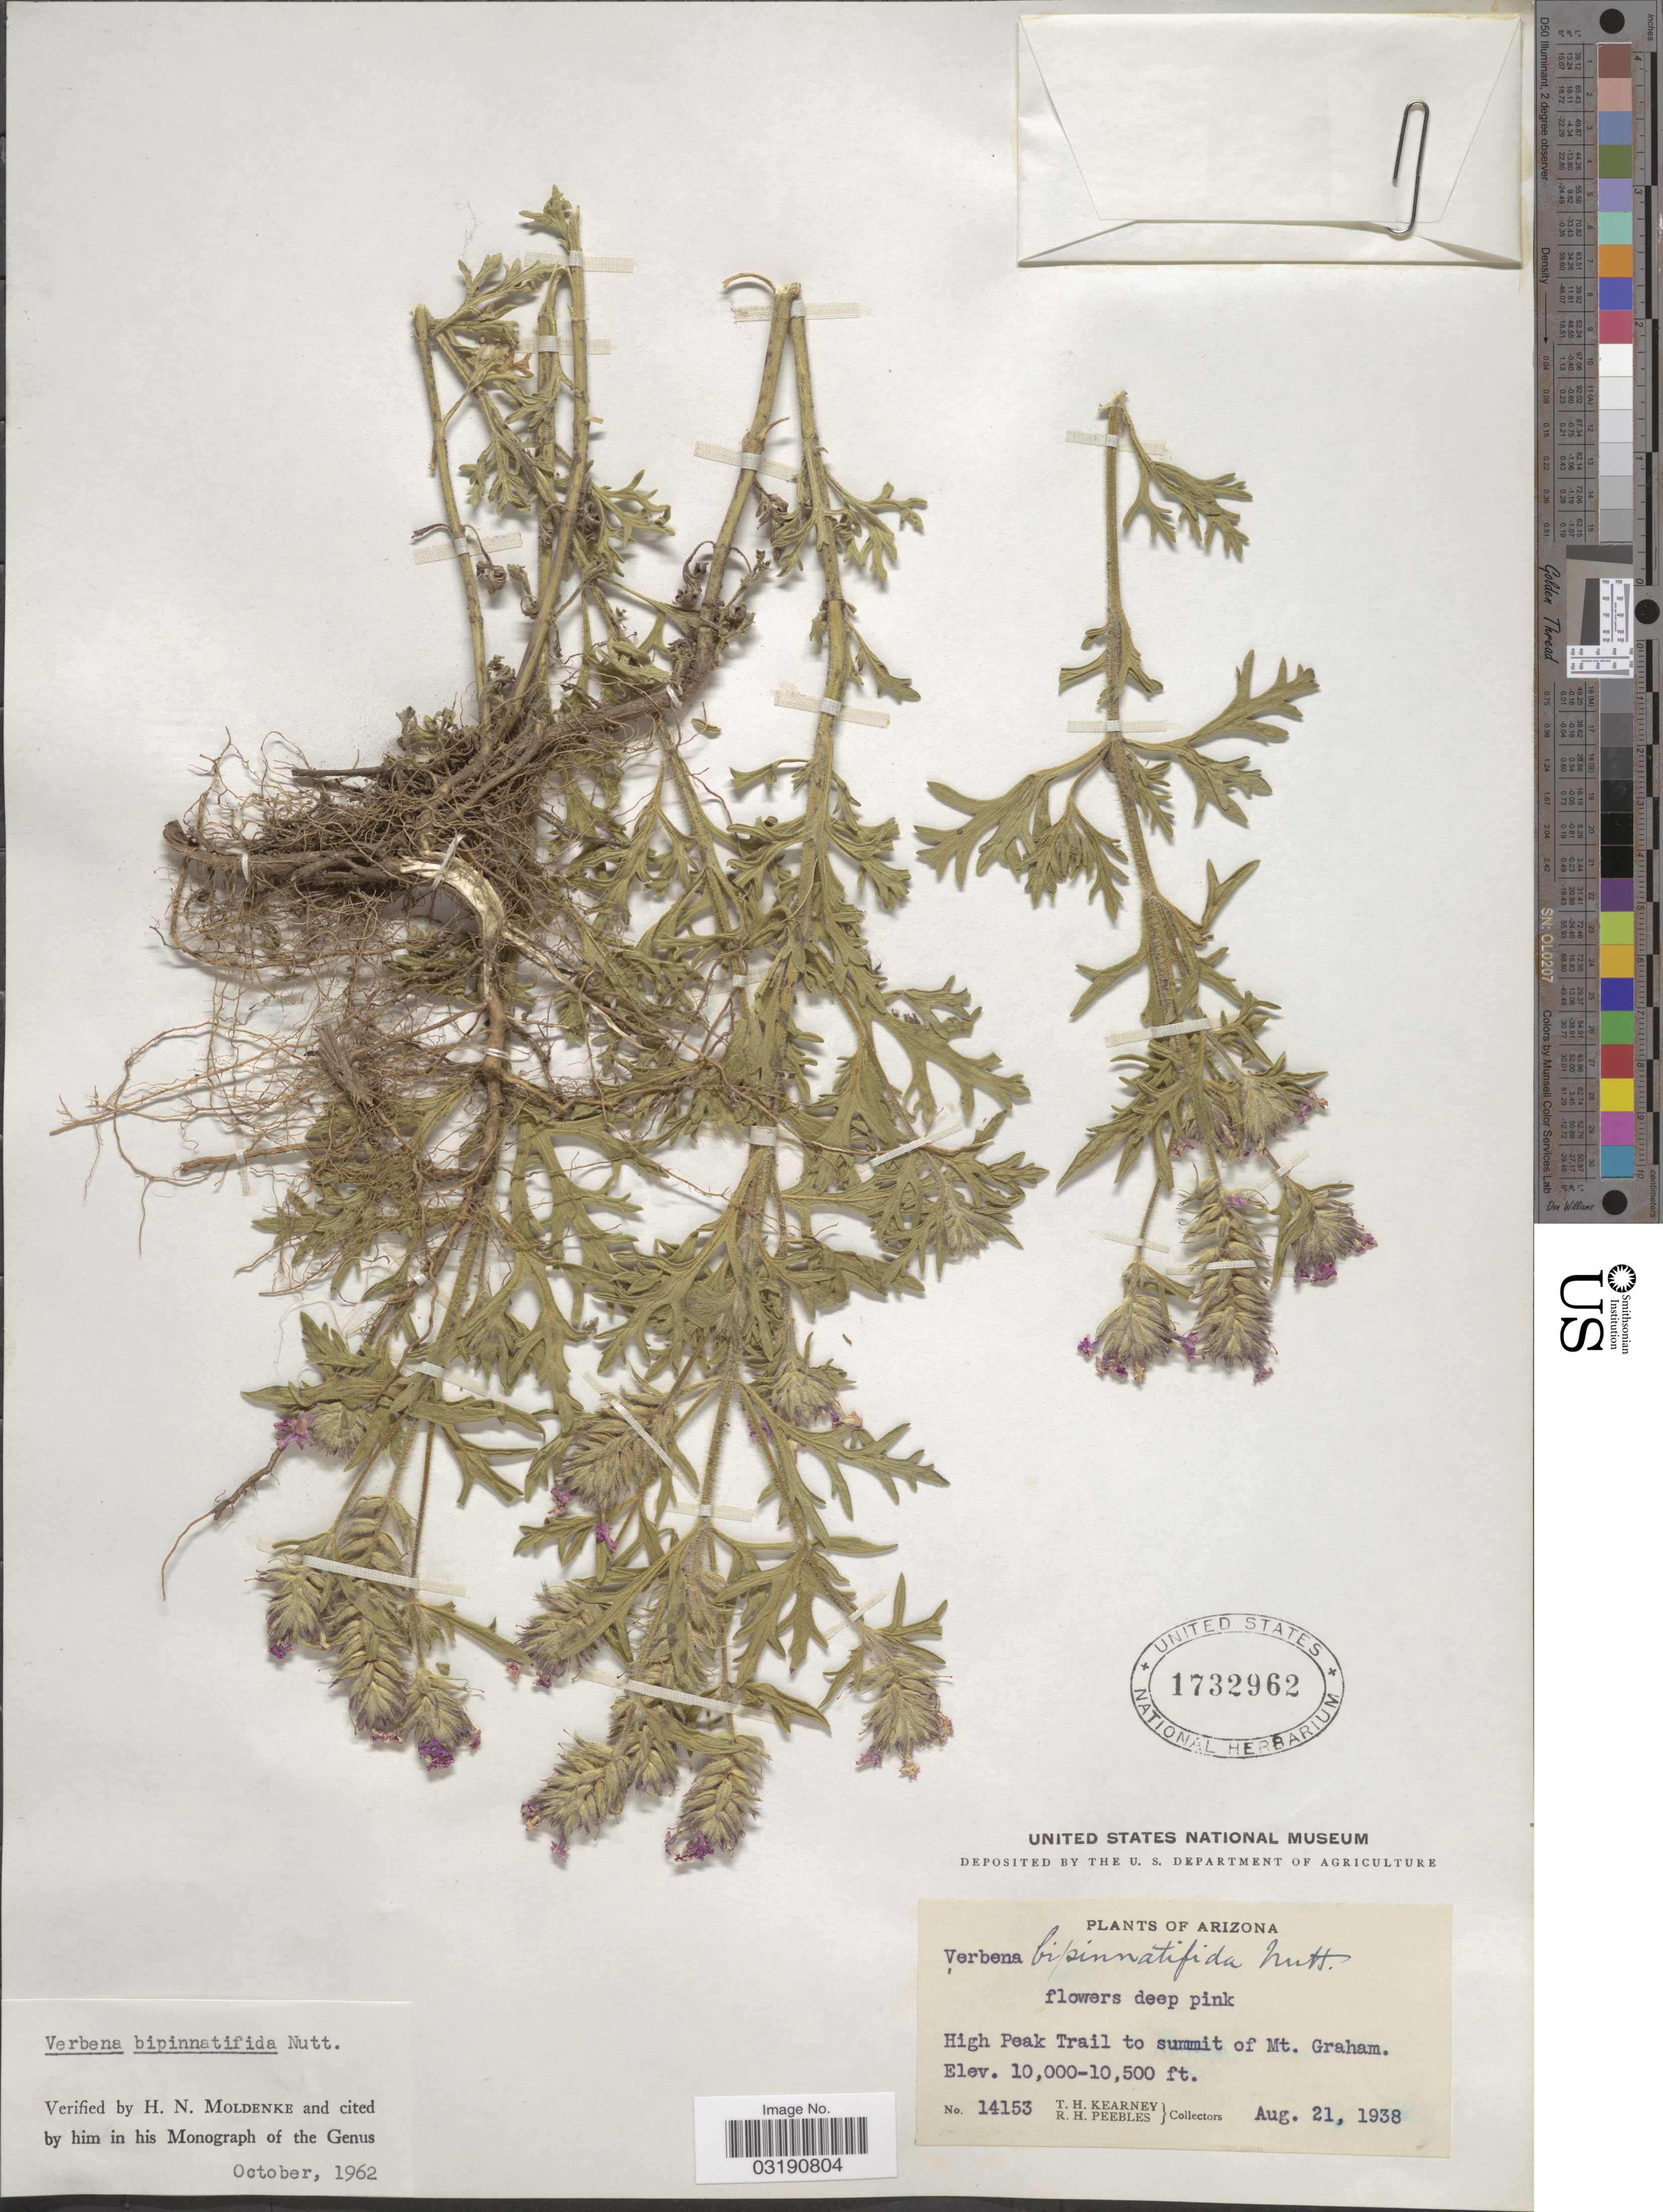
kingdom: Plantae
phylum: Tracheophyta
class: Magnoliopsida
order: Lamiales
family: Verbenaceae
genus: Verbena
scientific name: Verbena bipinnatifida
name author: (Schauer) Nutt.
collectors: T. H. Kearney & R. H. Peebles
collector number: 14153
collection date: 1938-08-21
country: United States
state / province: Arizona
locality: High Peak Trail to summit of Mt. Graham.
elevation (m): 3048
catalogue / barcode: US 1732962